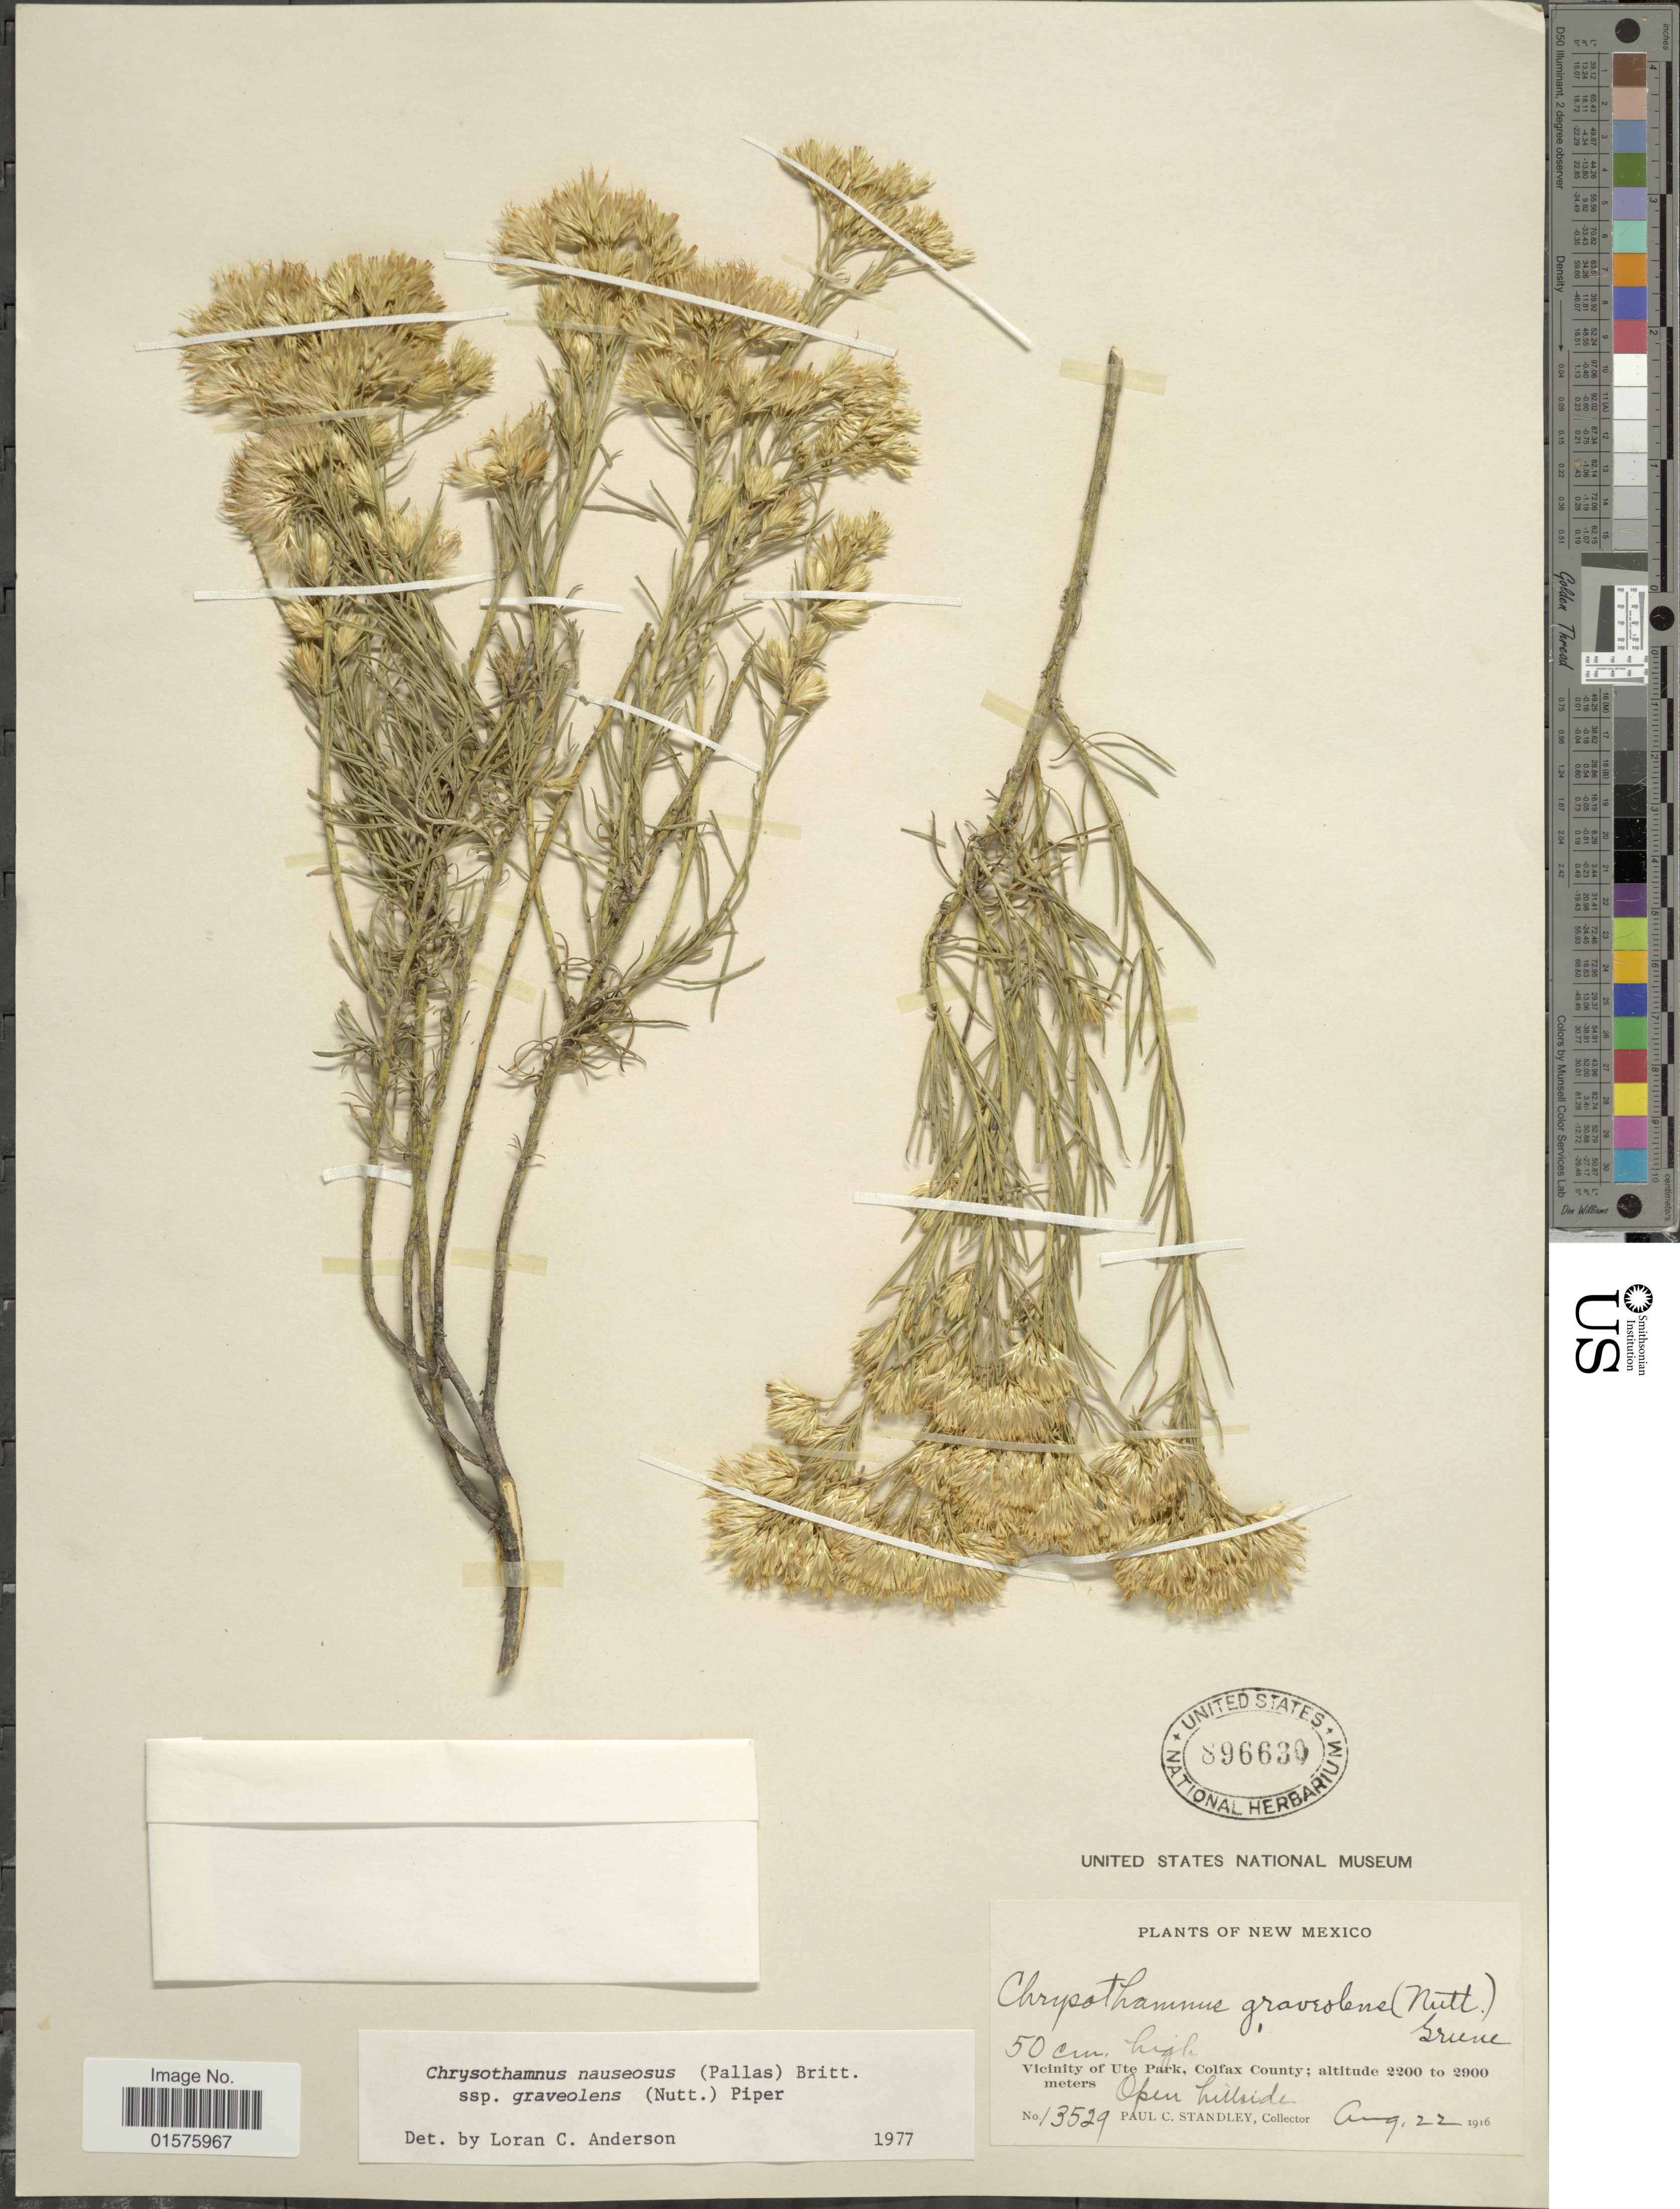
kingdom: Plantae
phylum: Tracheophyta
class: Magnoliopsida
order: Asterales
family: Asteraceae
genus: Ericameria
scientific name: Ericameria nauseosa var. graveolens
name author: (Nutt.) Reveal & Schuyler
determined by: Urbatsch, Lowell E., Curator (LSU), Louisiana State University (UNITED STATES)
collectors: P. C. Standley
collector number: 13529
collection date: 1916-08-22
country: United States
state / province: New Mexico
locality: Vicinity of Ute Park, Colfax County.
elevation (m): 2200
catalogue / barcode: US 896630